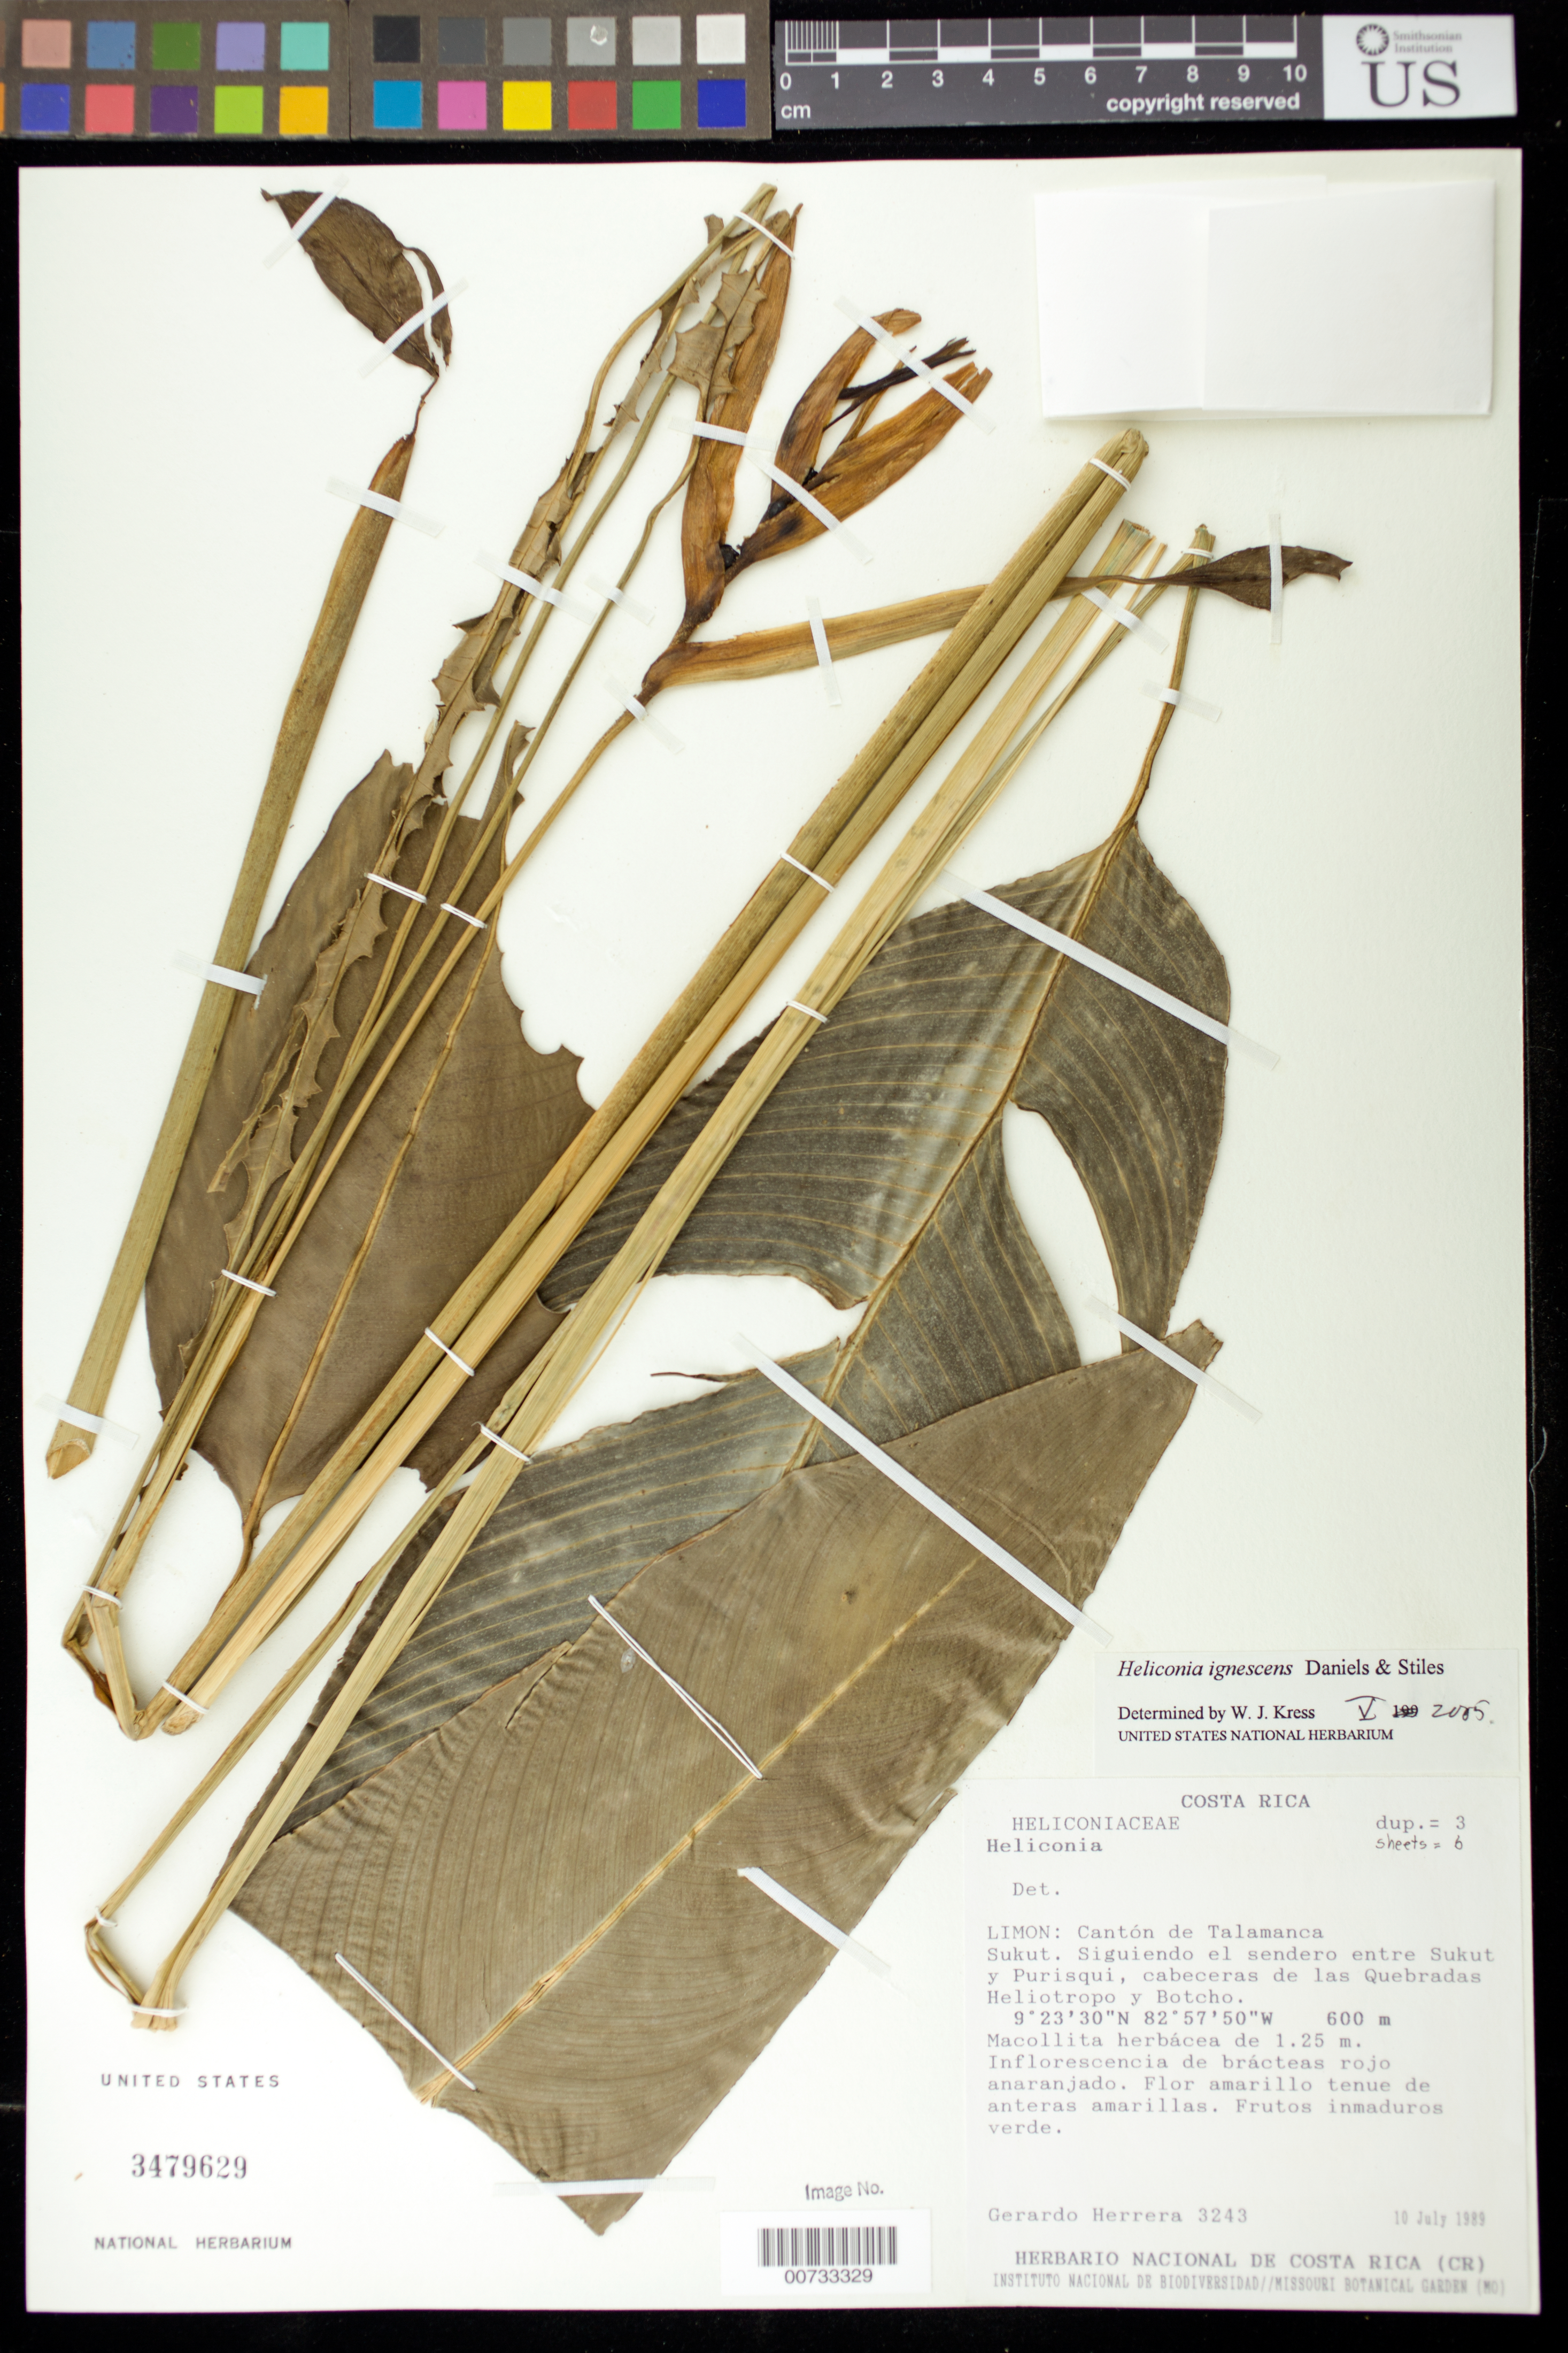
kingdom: Plantae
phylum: Tracheophyta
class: Liliopsida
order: Zingiberales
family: Heliconiaceae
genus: Heliconia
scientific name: Heliconia ignescens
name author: G.S. Daniels & F.G. Stiles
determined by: Kress, W. J., (US), Smithsonian Institution - National Museum of Natural History (UNITED STATES)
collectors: G. Herrera Ch.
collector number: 3243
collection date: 1989-07-10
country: Costa Rica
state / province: Limón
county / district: Talamanca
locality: Sukut. Siguiendo el sendero entre Sukut y Purisqui, cabeceras de las Quebradas Heliotropo y Botcho.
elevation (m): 600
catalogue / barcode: US 3479629